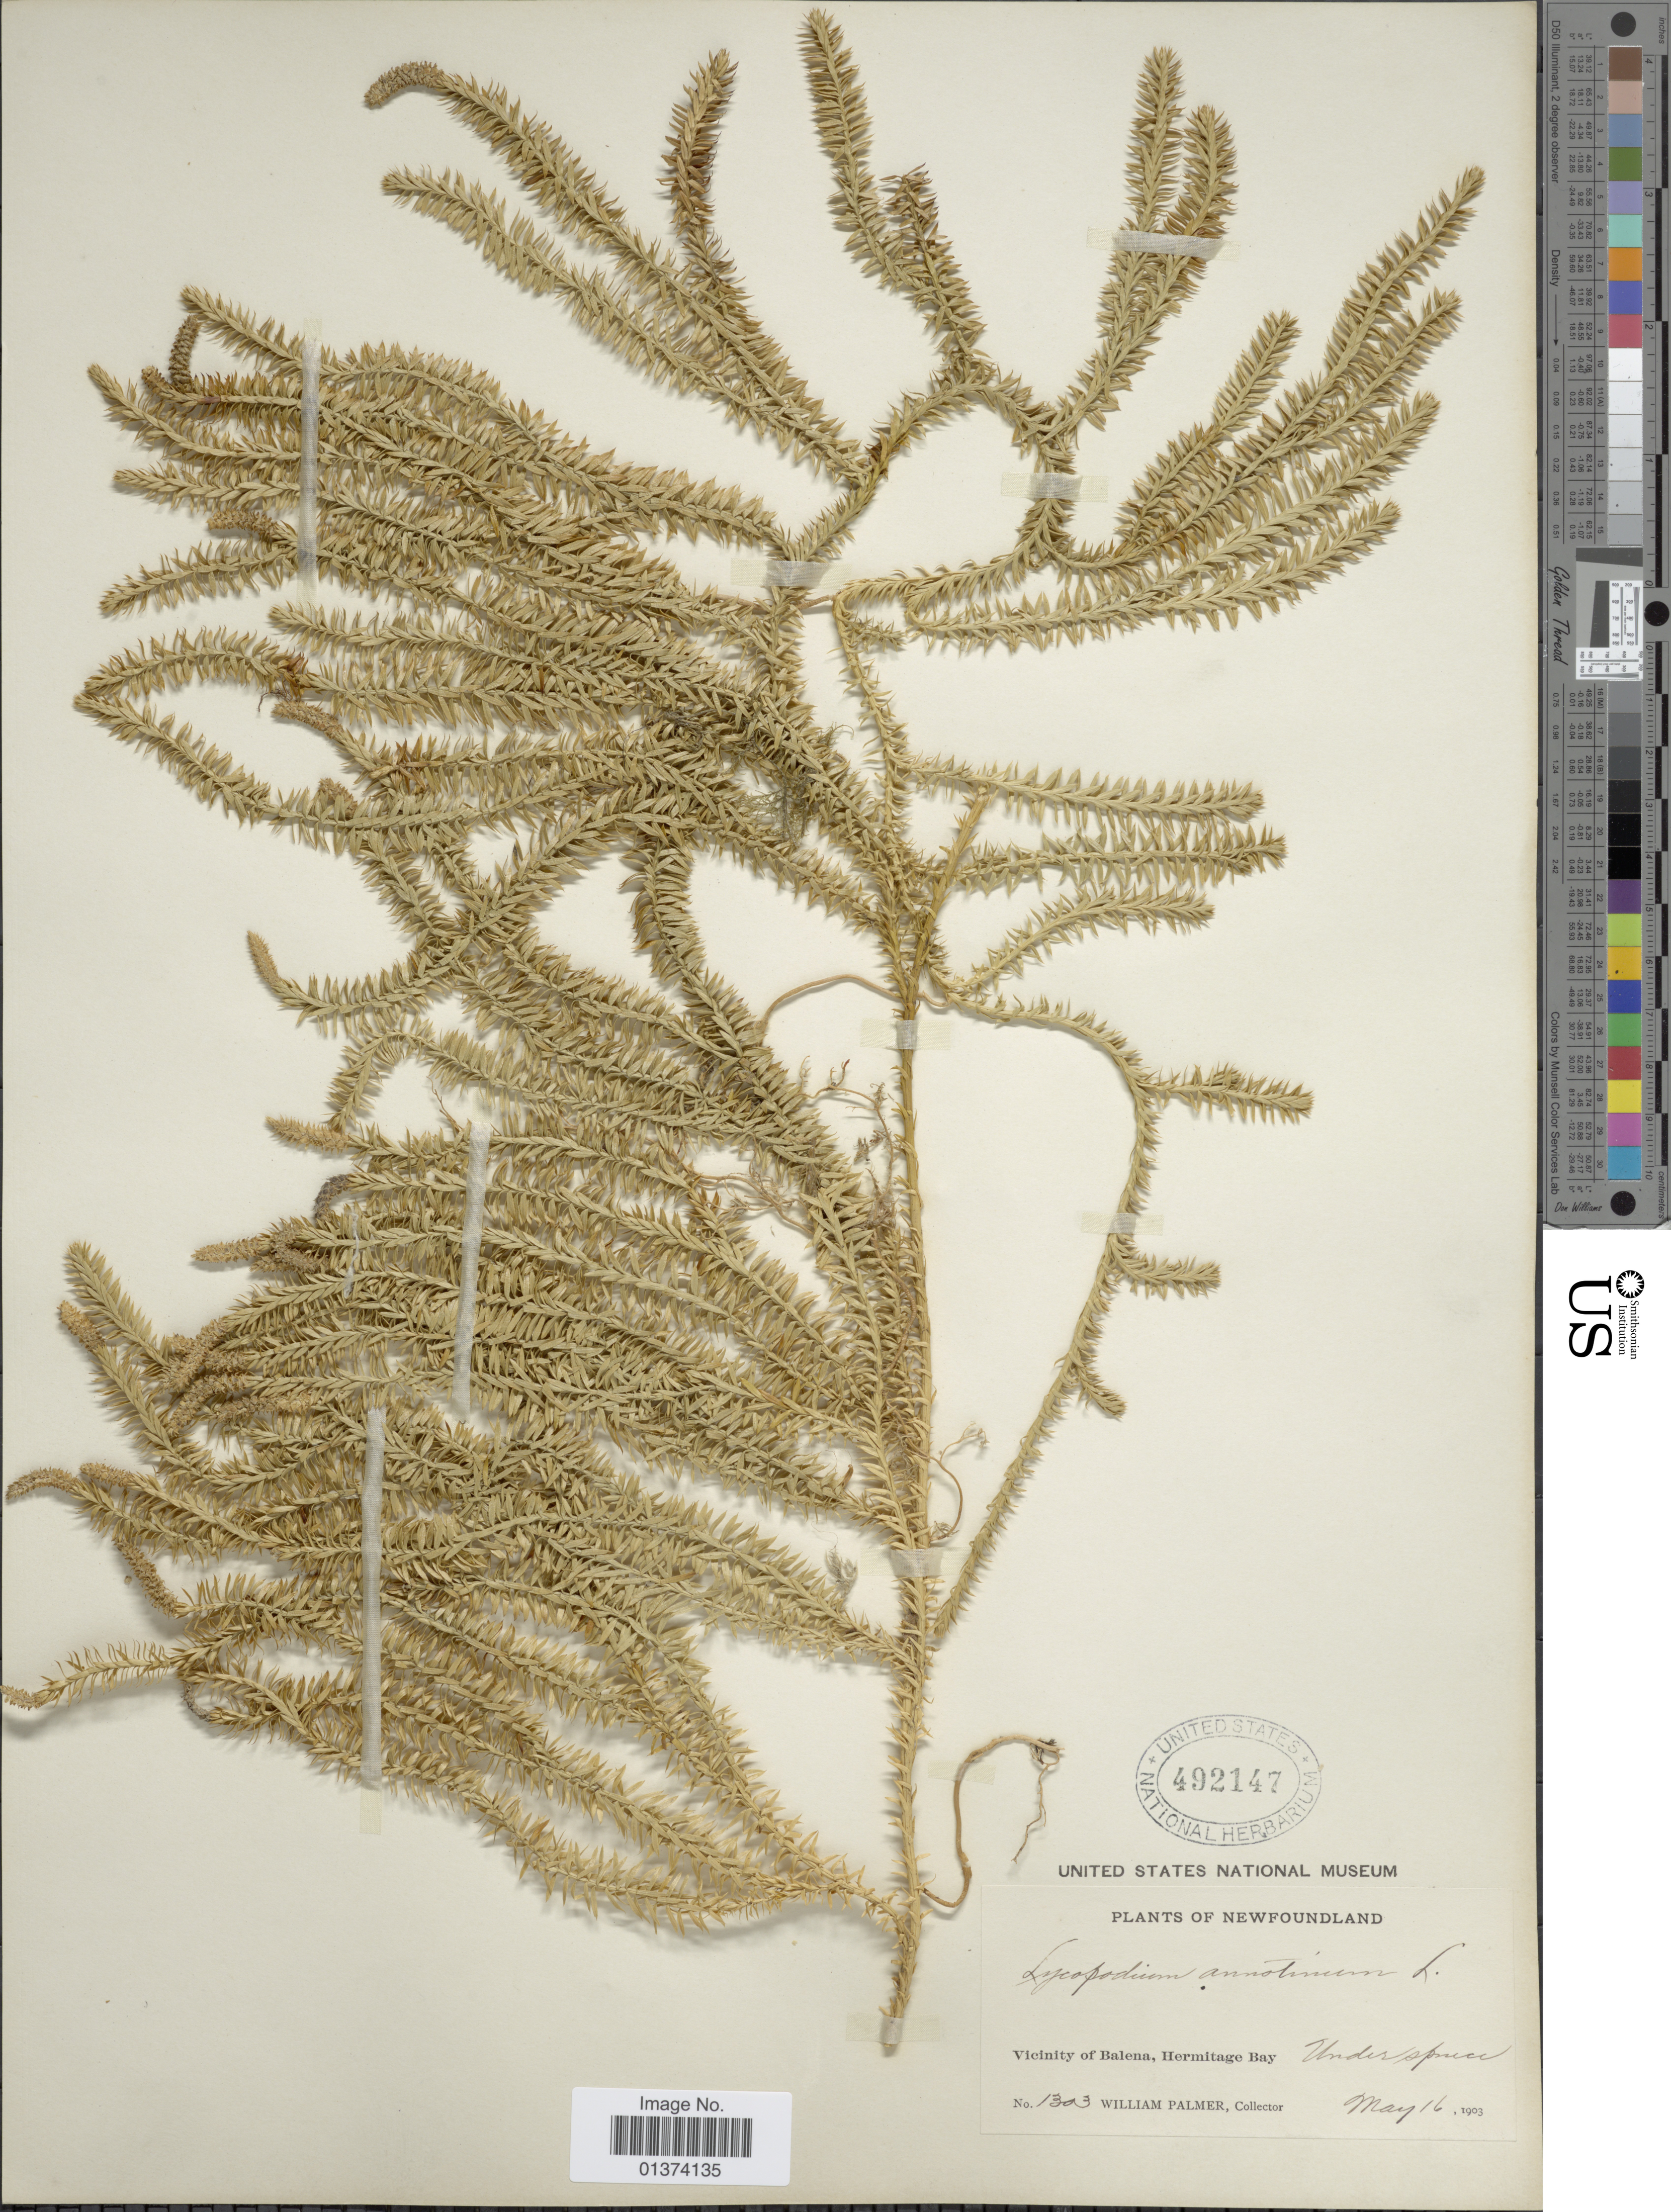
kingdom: Plantae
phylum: Tracheophyta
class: Lycopodiopsida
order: Lycopodiales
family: Lycopodiaceae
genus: Spinulum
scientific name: Spinulum annotinum subsp. annotinum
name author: (L.) A. Haines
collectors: W. Palmer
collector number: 1303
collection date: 1903-05-16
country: Canada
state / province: Newfoundland and Labrador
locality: Vicinity of Balena, Hermitage Bay, Underspruce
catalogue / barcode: US 492147